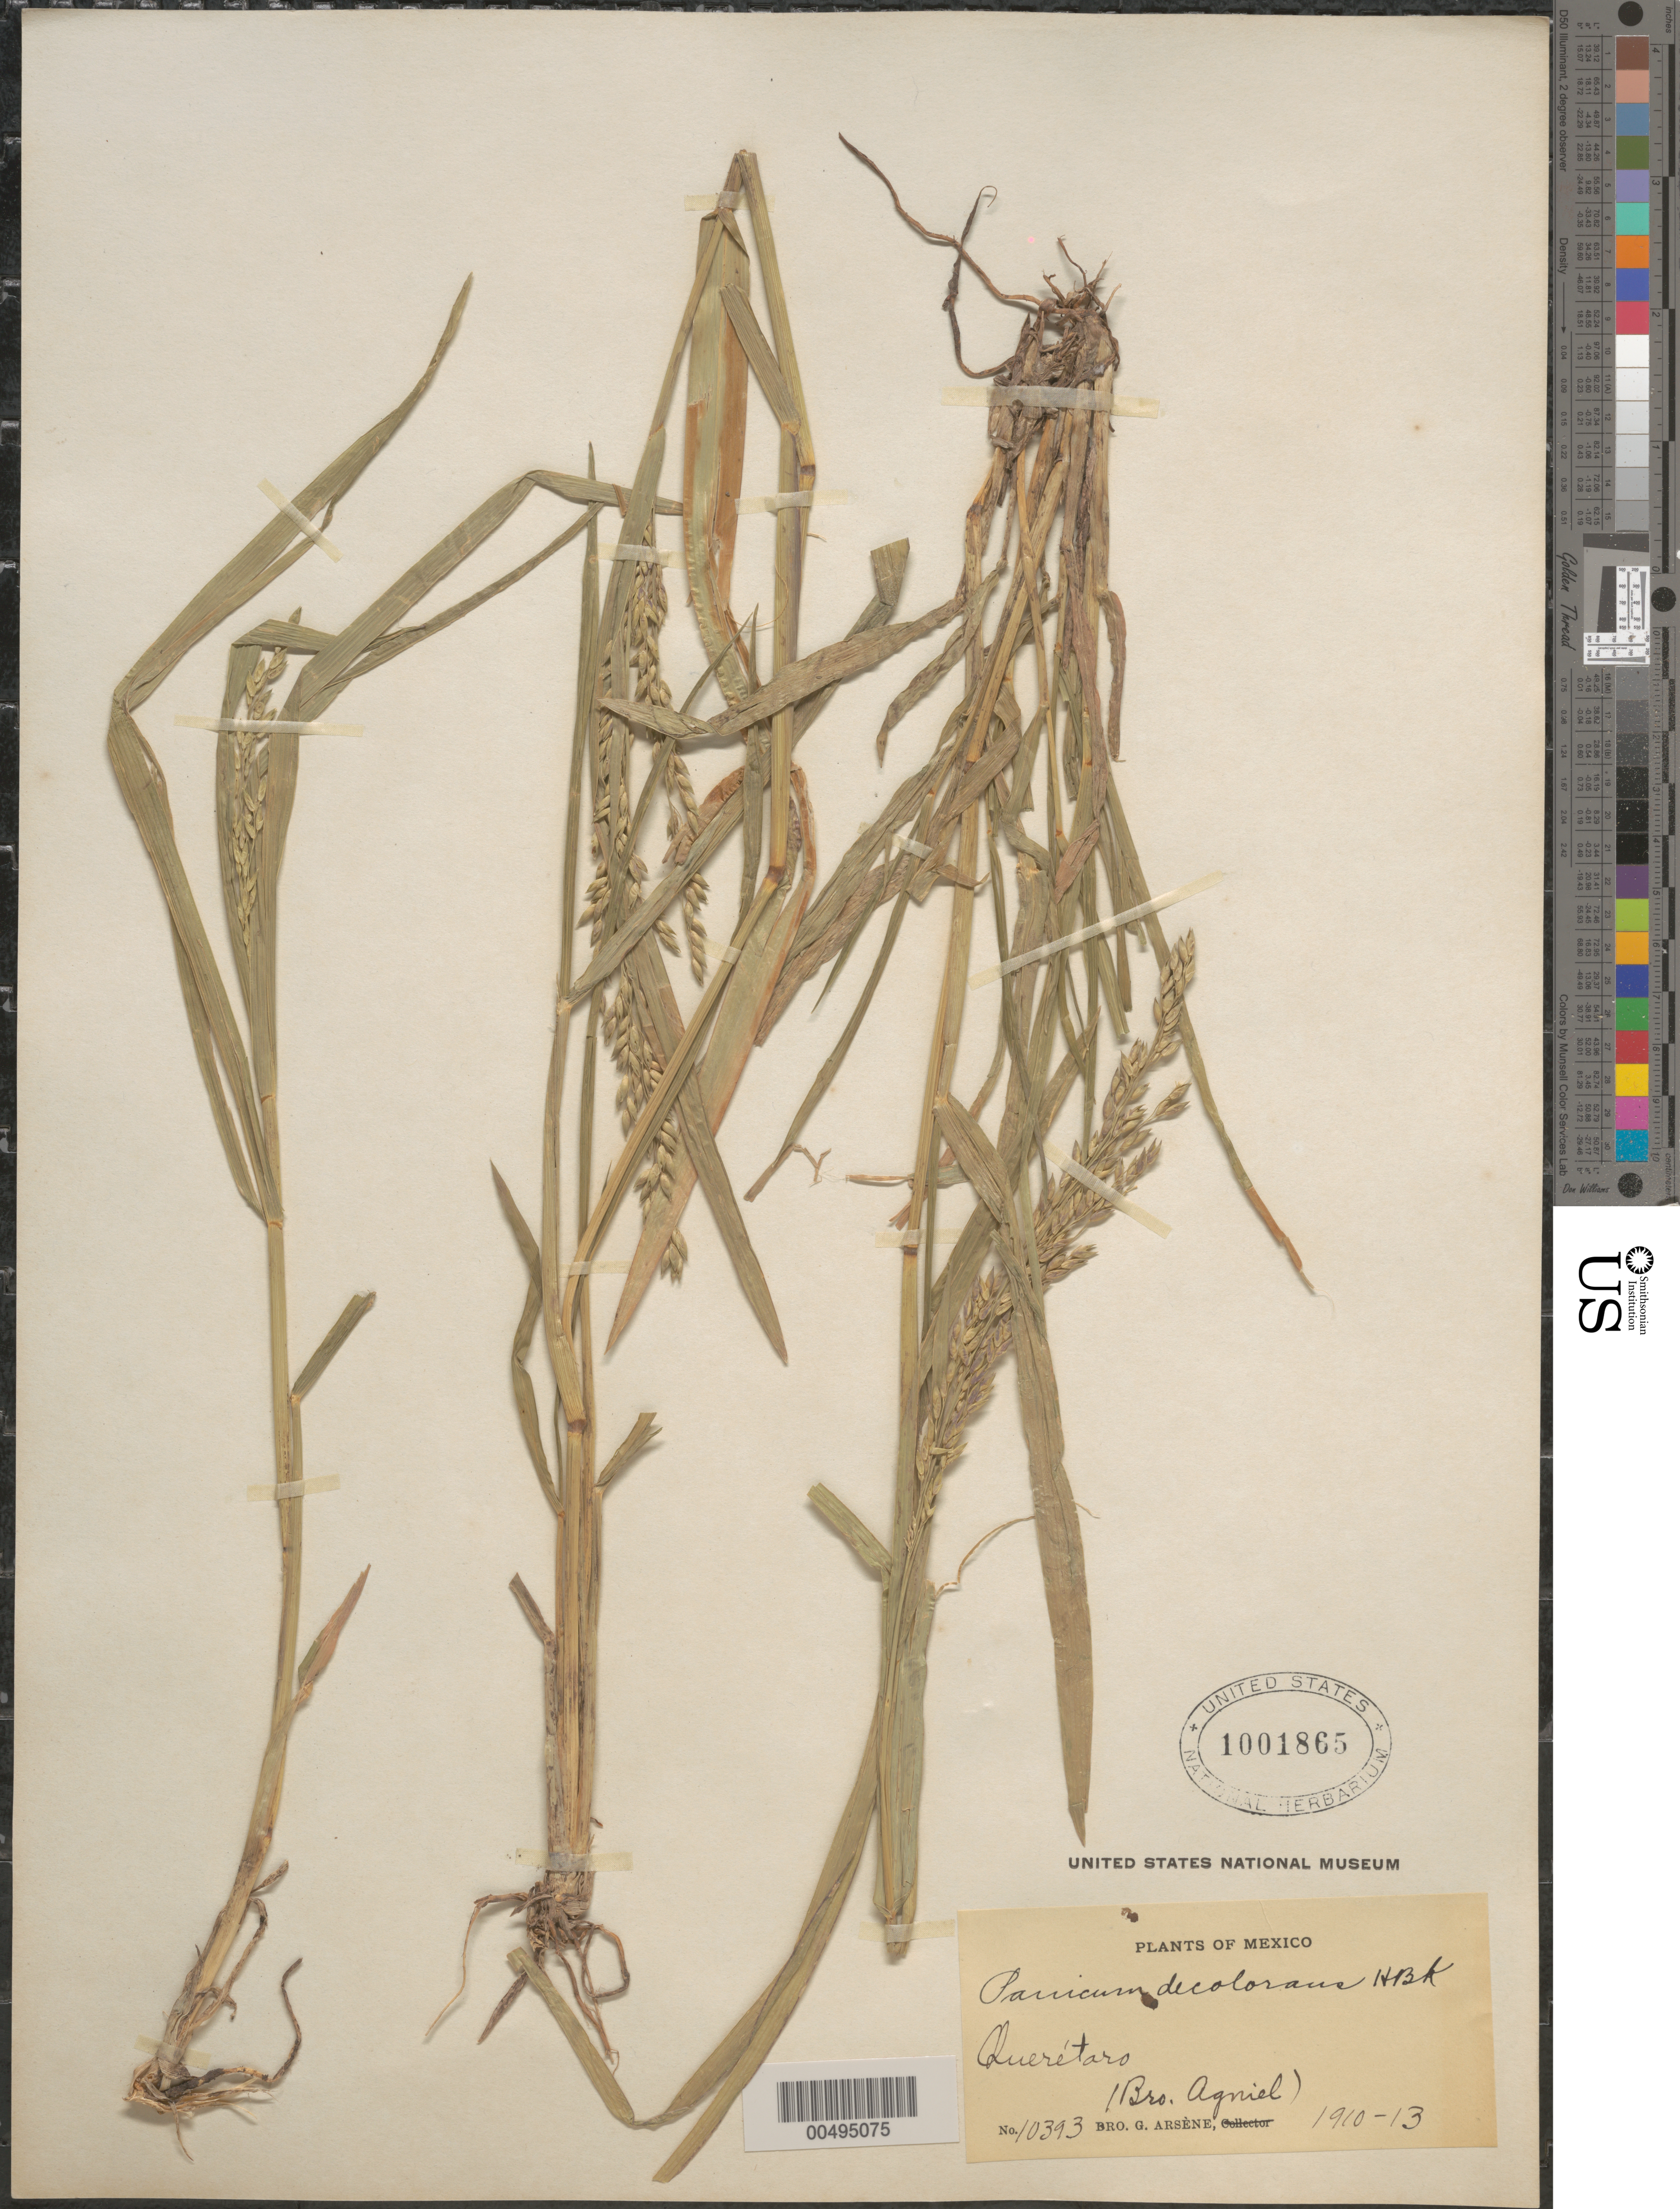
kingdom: Plantae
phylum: Tracheophyta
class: Liliopsida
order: Poales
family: Poaceae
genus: Panicum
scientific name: Panicum decolorans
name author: Kunth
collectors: Bro. Agniel & Bro. G. Arsène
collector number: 10393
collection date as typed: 1910 to 1913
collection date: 1910/1913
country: Mexico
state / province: Querétaro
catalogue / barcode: US 1001865